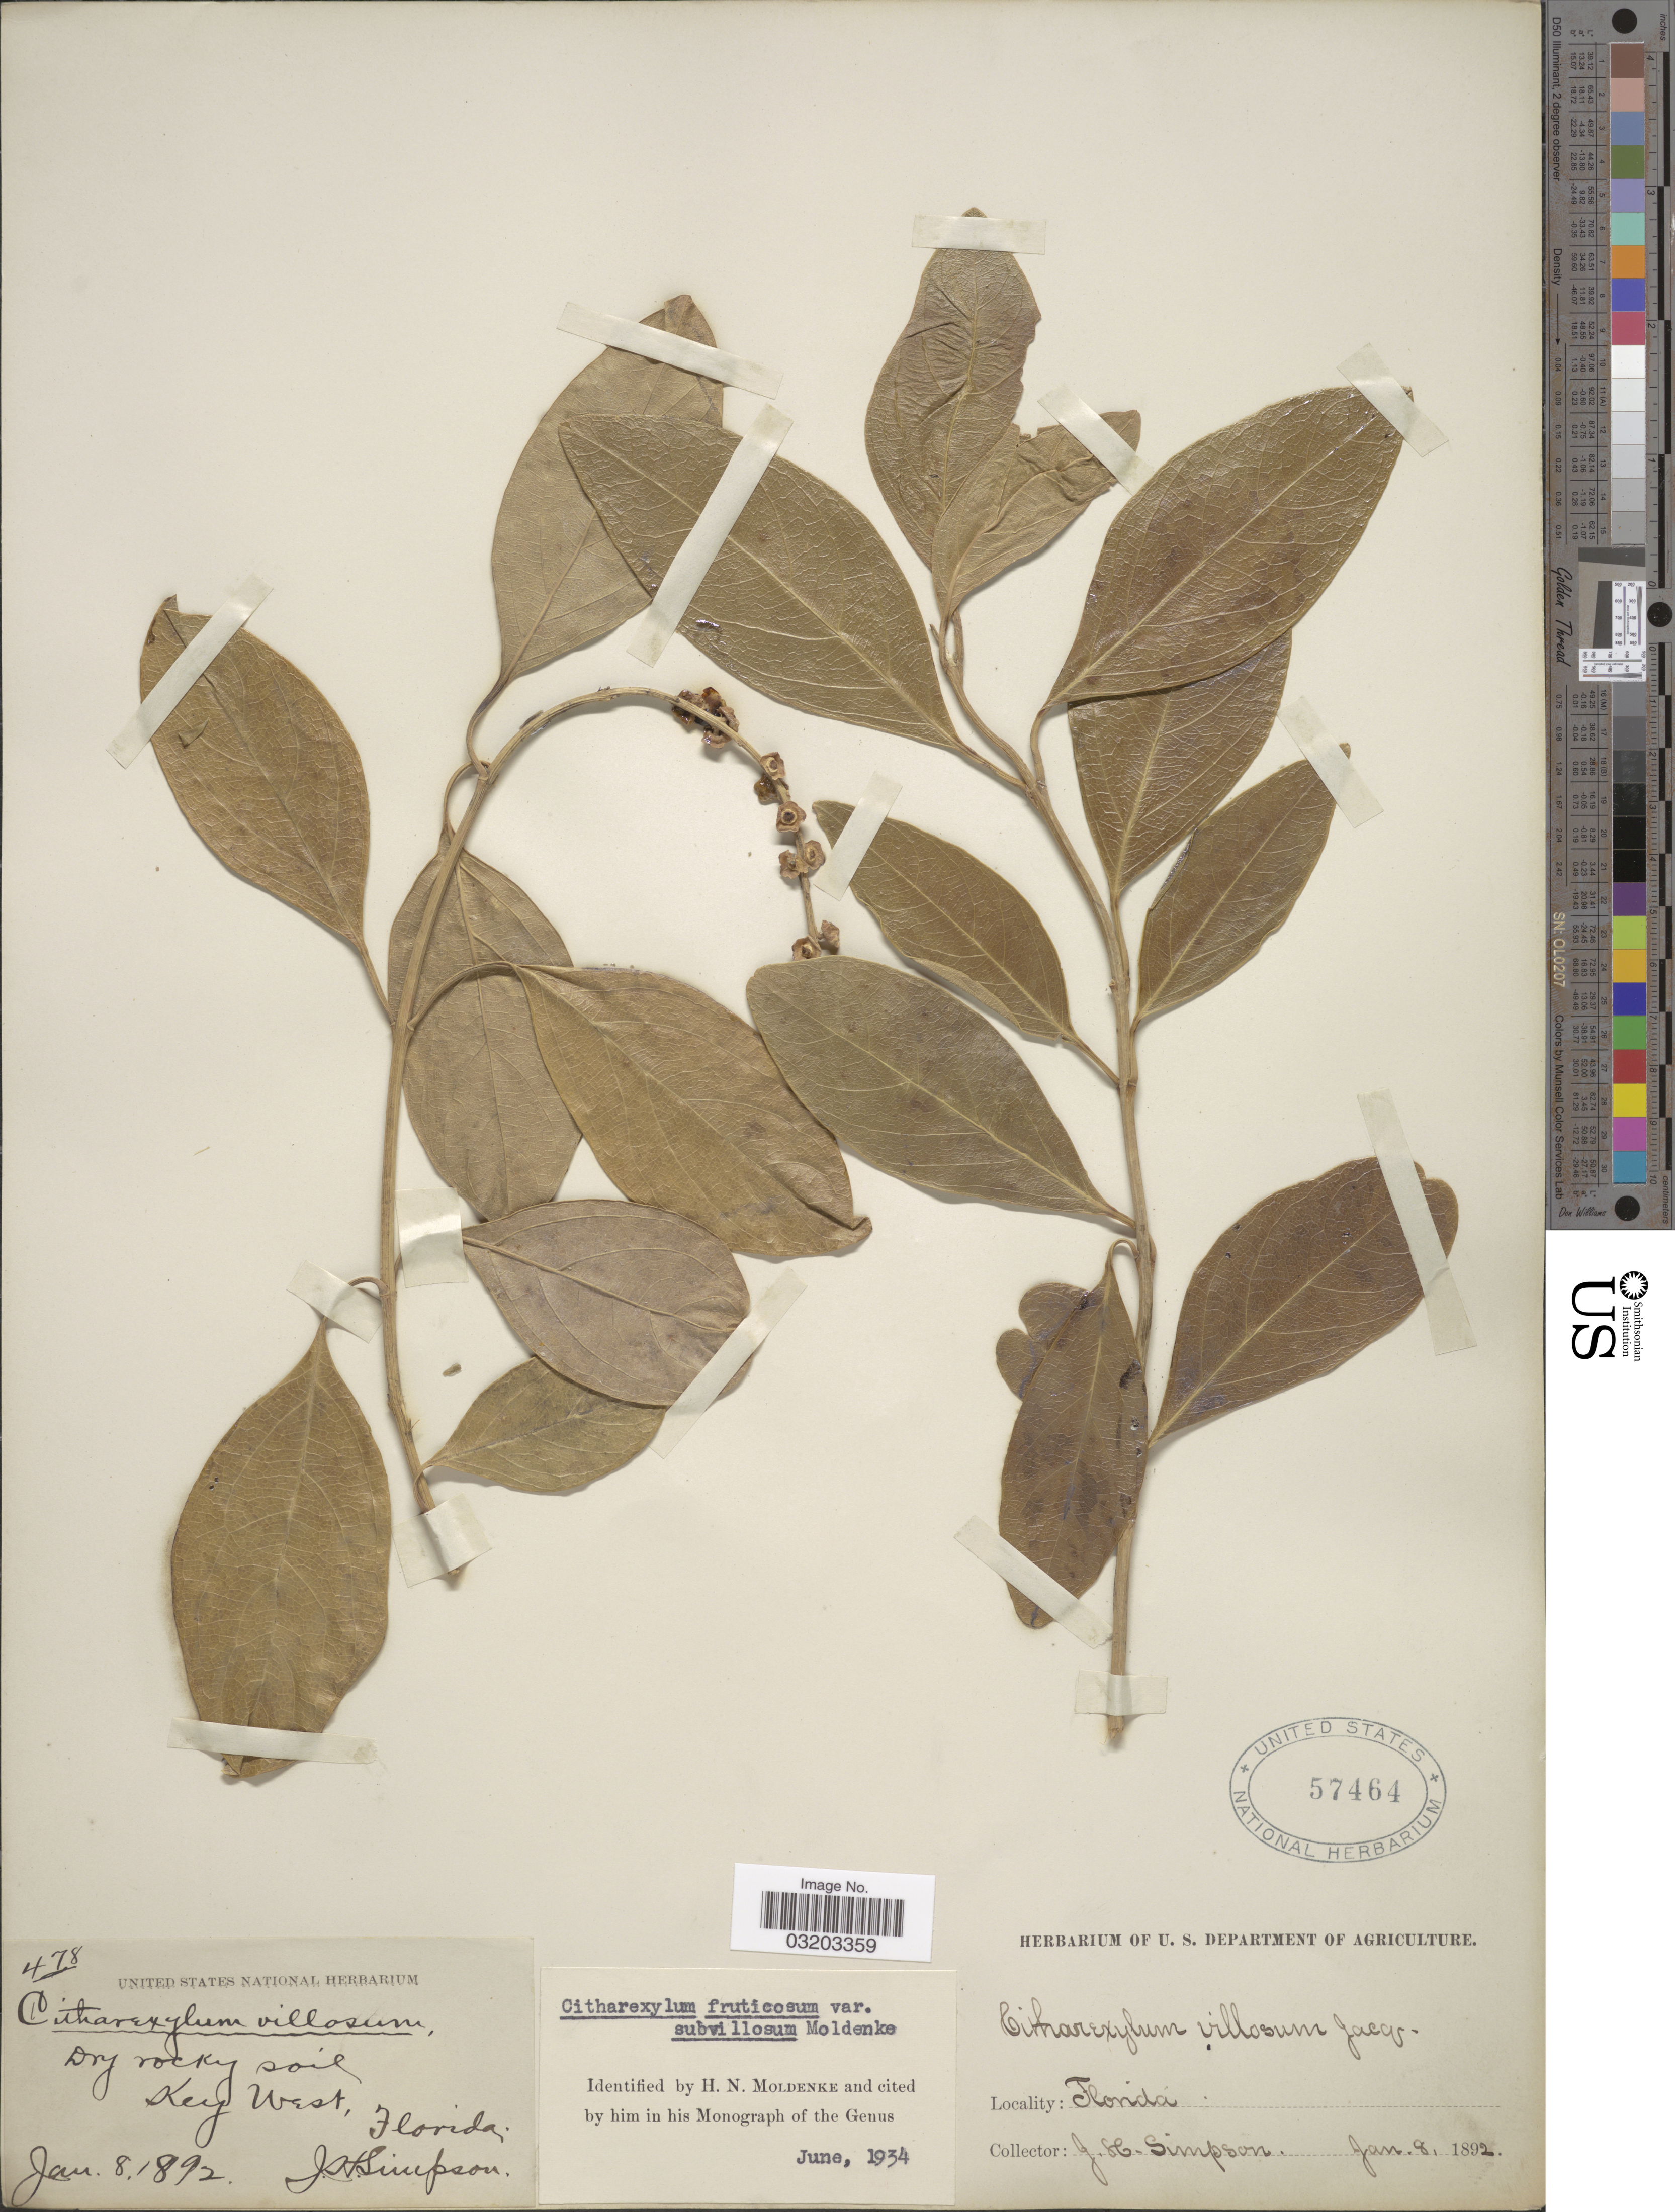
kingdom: Plantae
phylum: Tracheophyta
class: Magnoliopsida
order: Lamiales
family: Verbenaceae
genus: Citharexylum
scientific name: Citharexylum fruticosum var. subvillosum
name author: Moldenke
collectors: J. H. Simpson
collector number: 478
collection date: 1892-01-08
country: United States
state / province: Florida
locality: Key West.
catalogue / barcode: US 57464